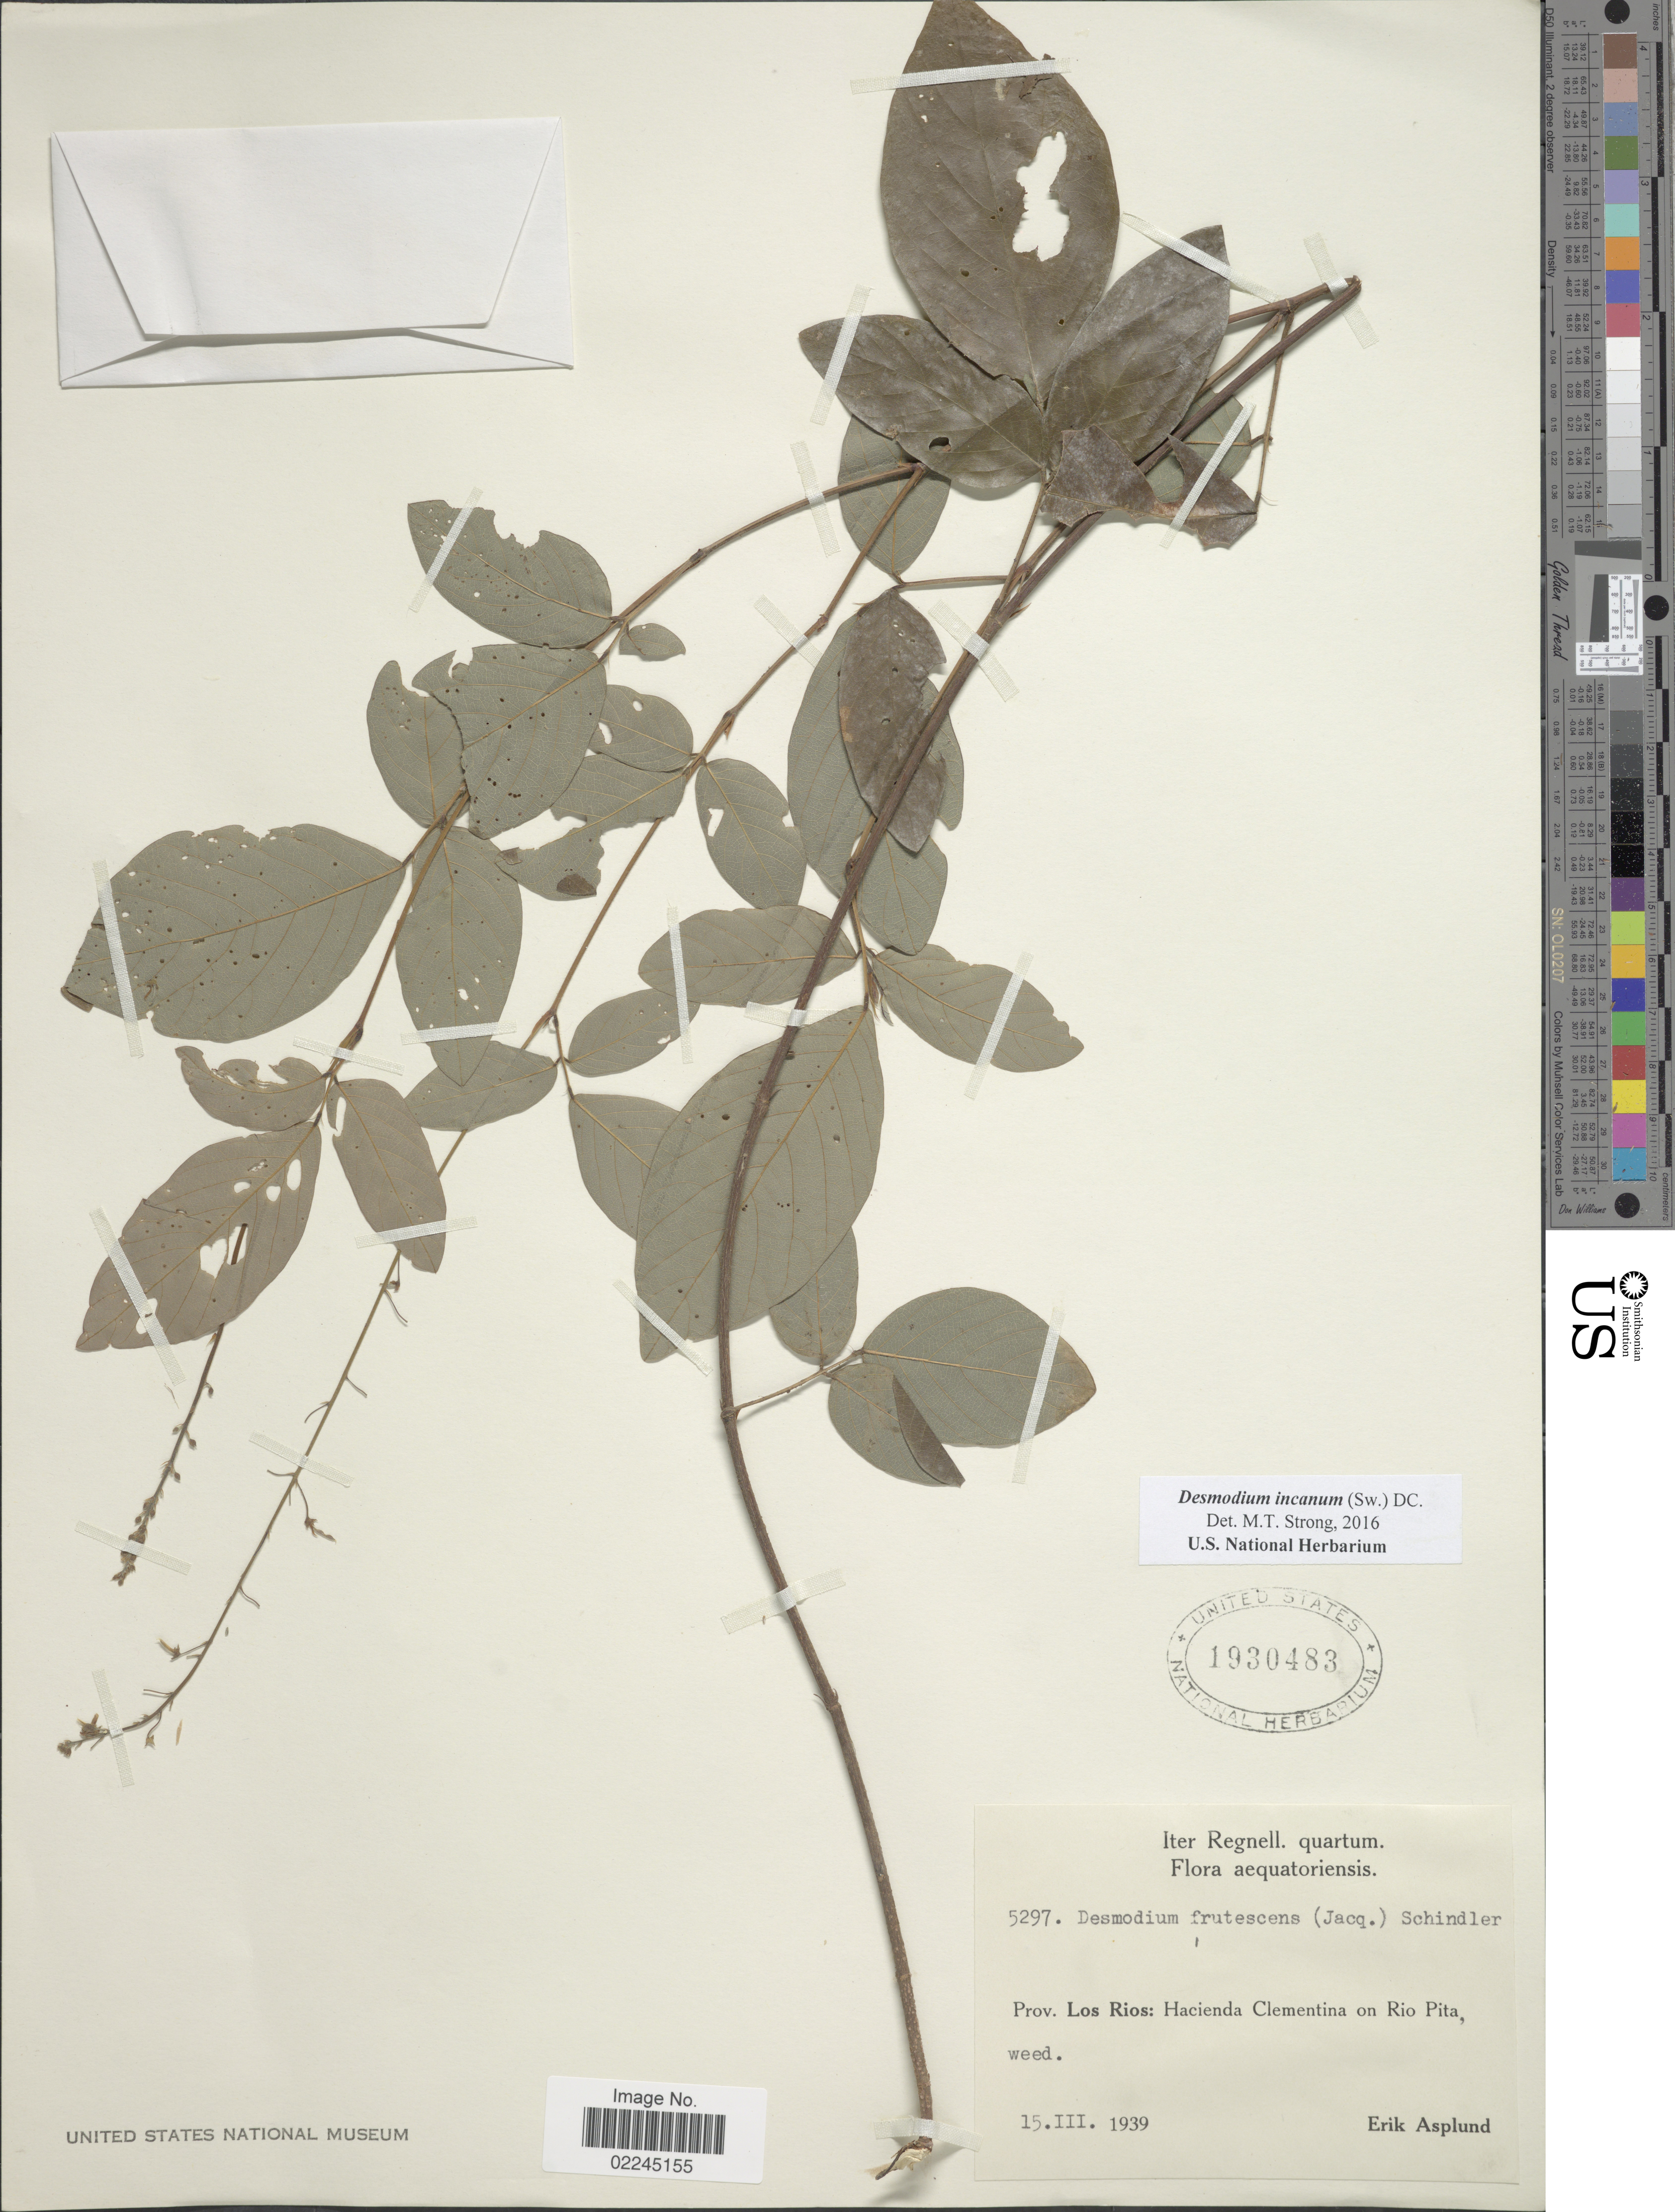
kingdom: Plantae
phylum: Tracheophyta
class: Magnoliopsida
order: Fabales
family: Fabaceae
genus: Desmodium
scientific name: Desmodium incanum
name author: (Sw.) DC.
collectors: E. Asplund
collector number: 5297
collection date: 1939-03-15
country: Ecuador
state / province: Los Ríos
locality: Aequatoriensis. Prov. Los Rios: Hacienda Clementina on Rio Pita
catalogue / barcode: US 1930483